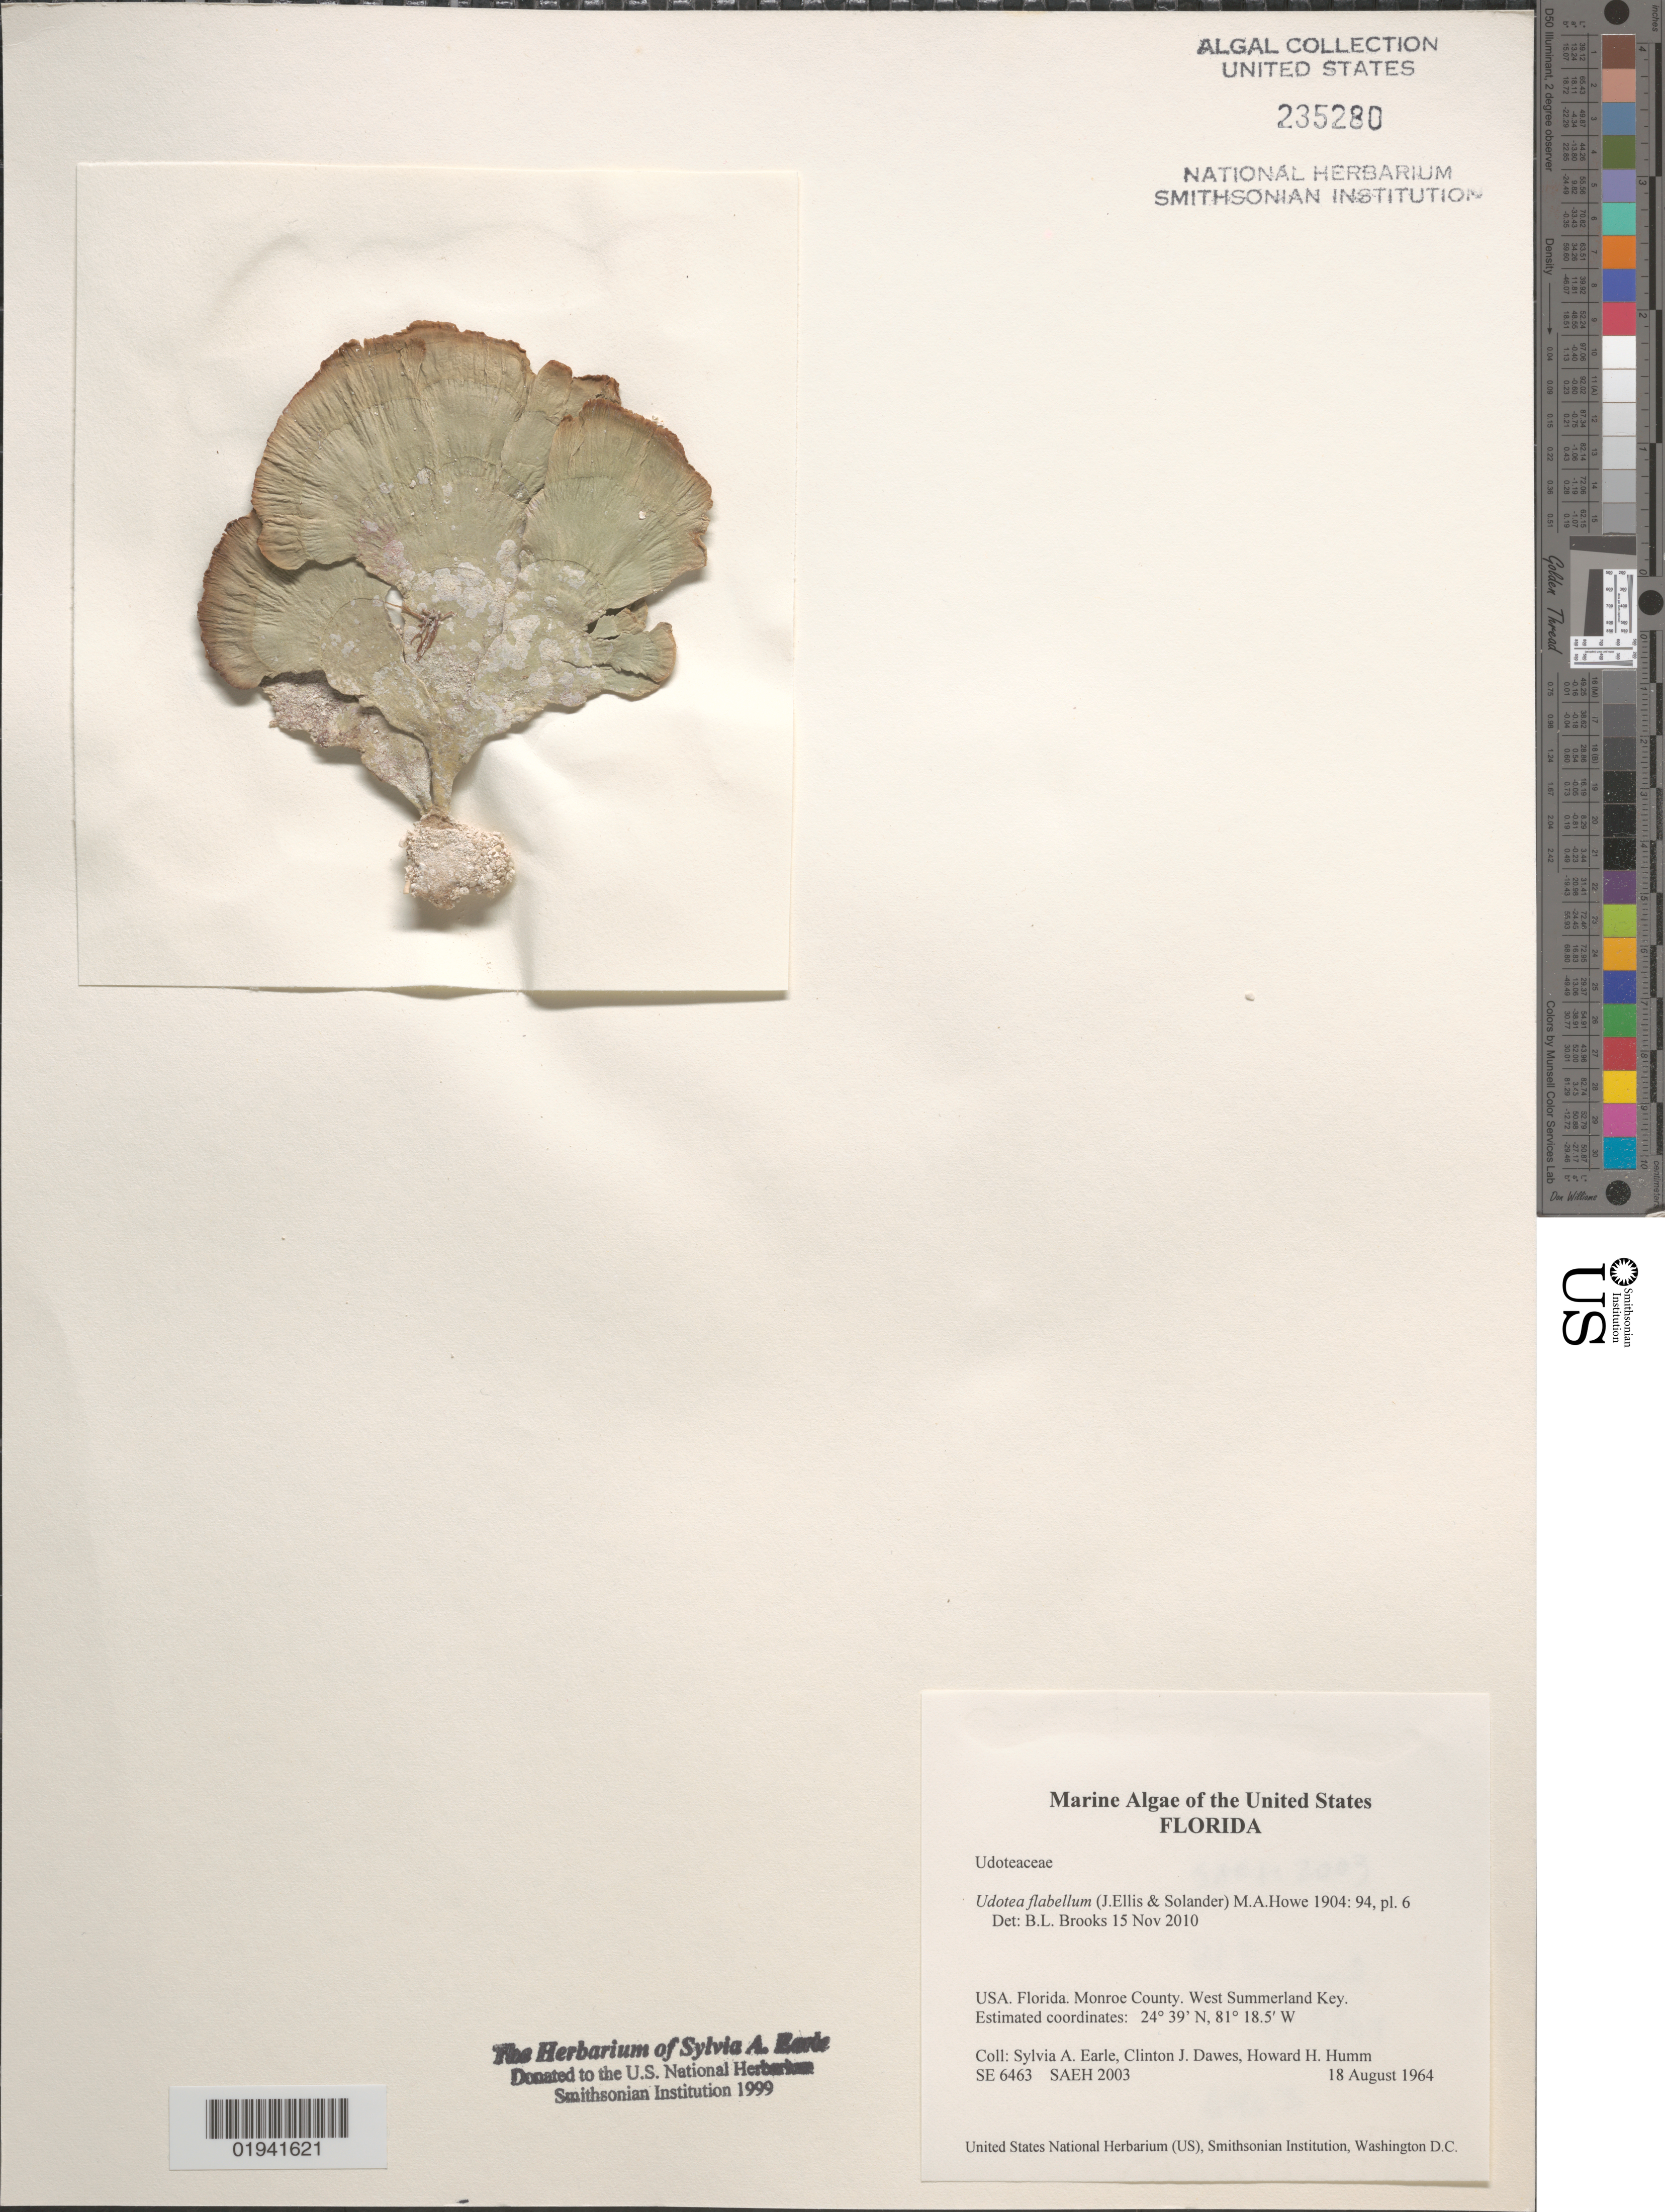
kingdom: Plantae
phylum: Chlorophyta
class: Ulvophyceae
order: Bryopsidales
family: Udoteaceae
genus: Udotea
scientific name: Udotea flabellum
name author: (J. Ellis & Sol.) M. Howe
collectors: S. A. Earle, C. Dawes & H. Humm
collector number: SE6463/SAEH2003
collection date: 1964-08-18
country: United States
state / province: Florida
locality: Monroe County. West Summerland Key.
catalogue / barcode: US 235280